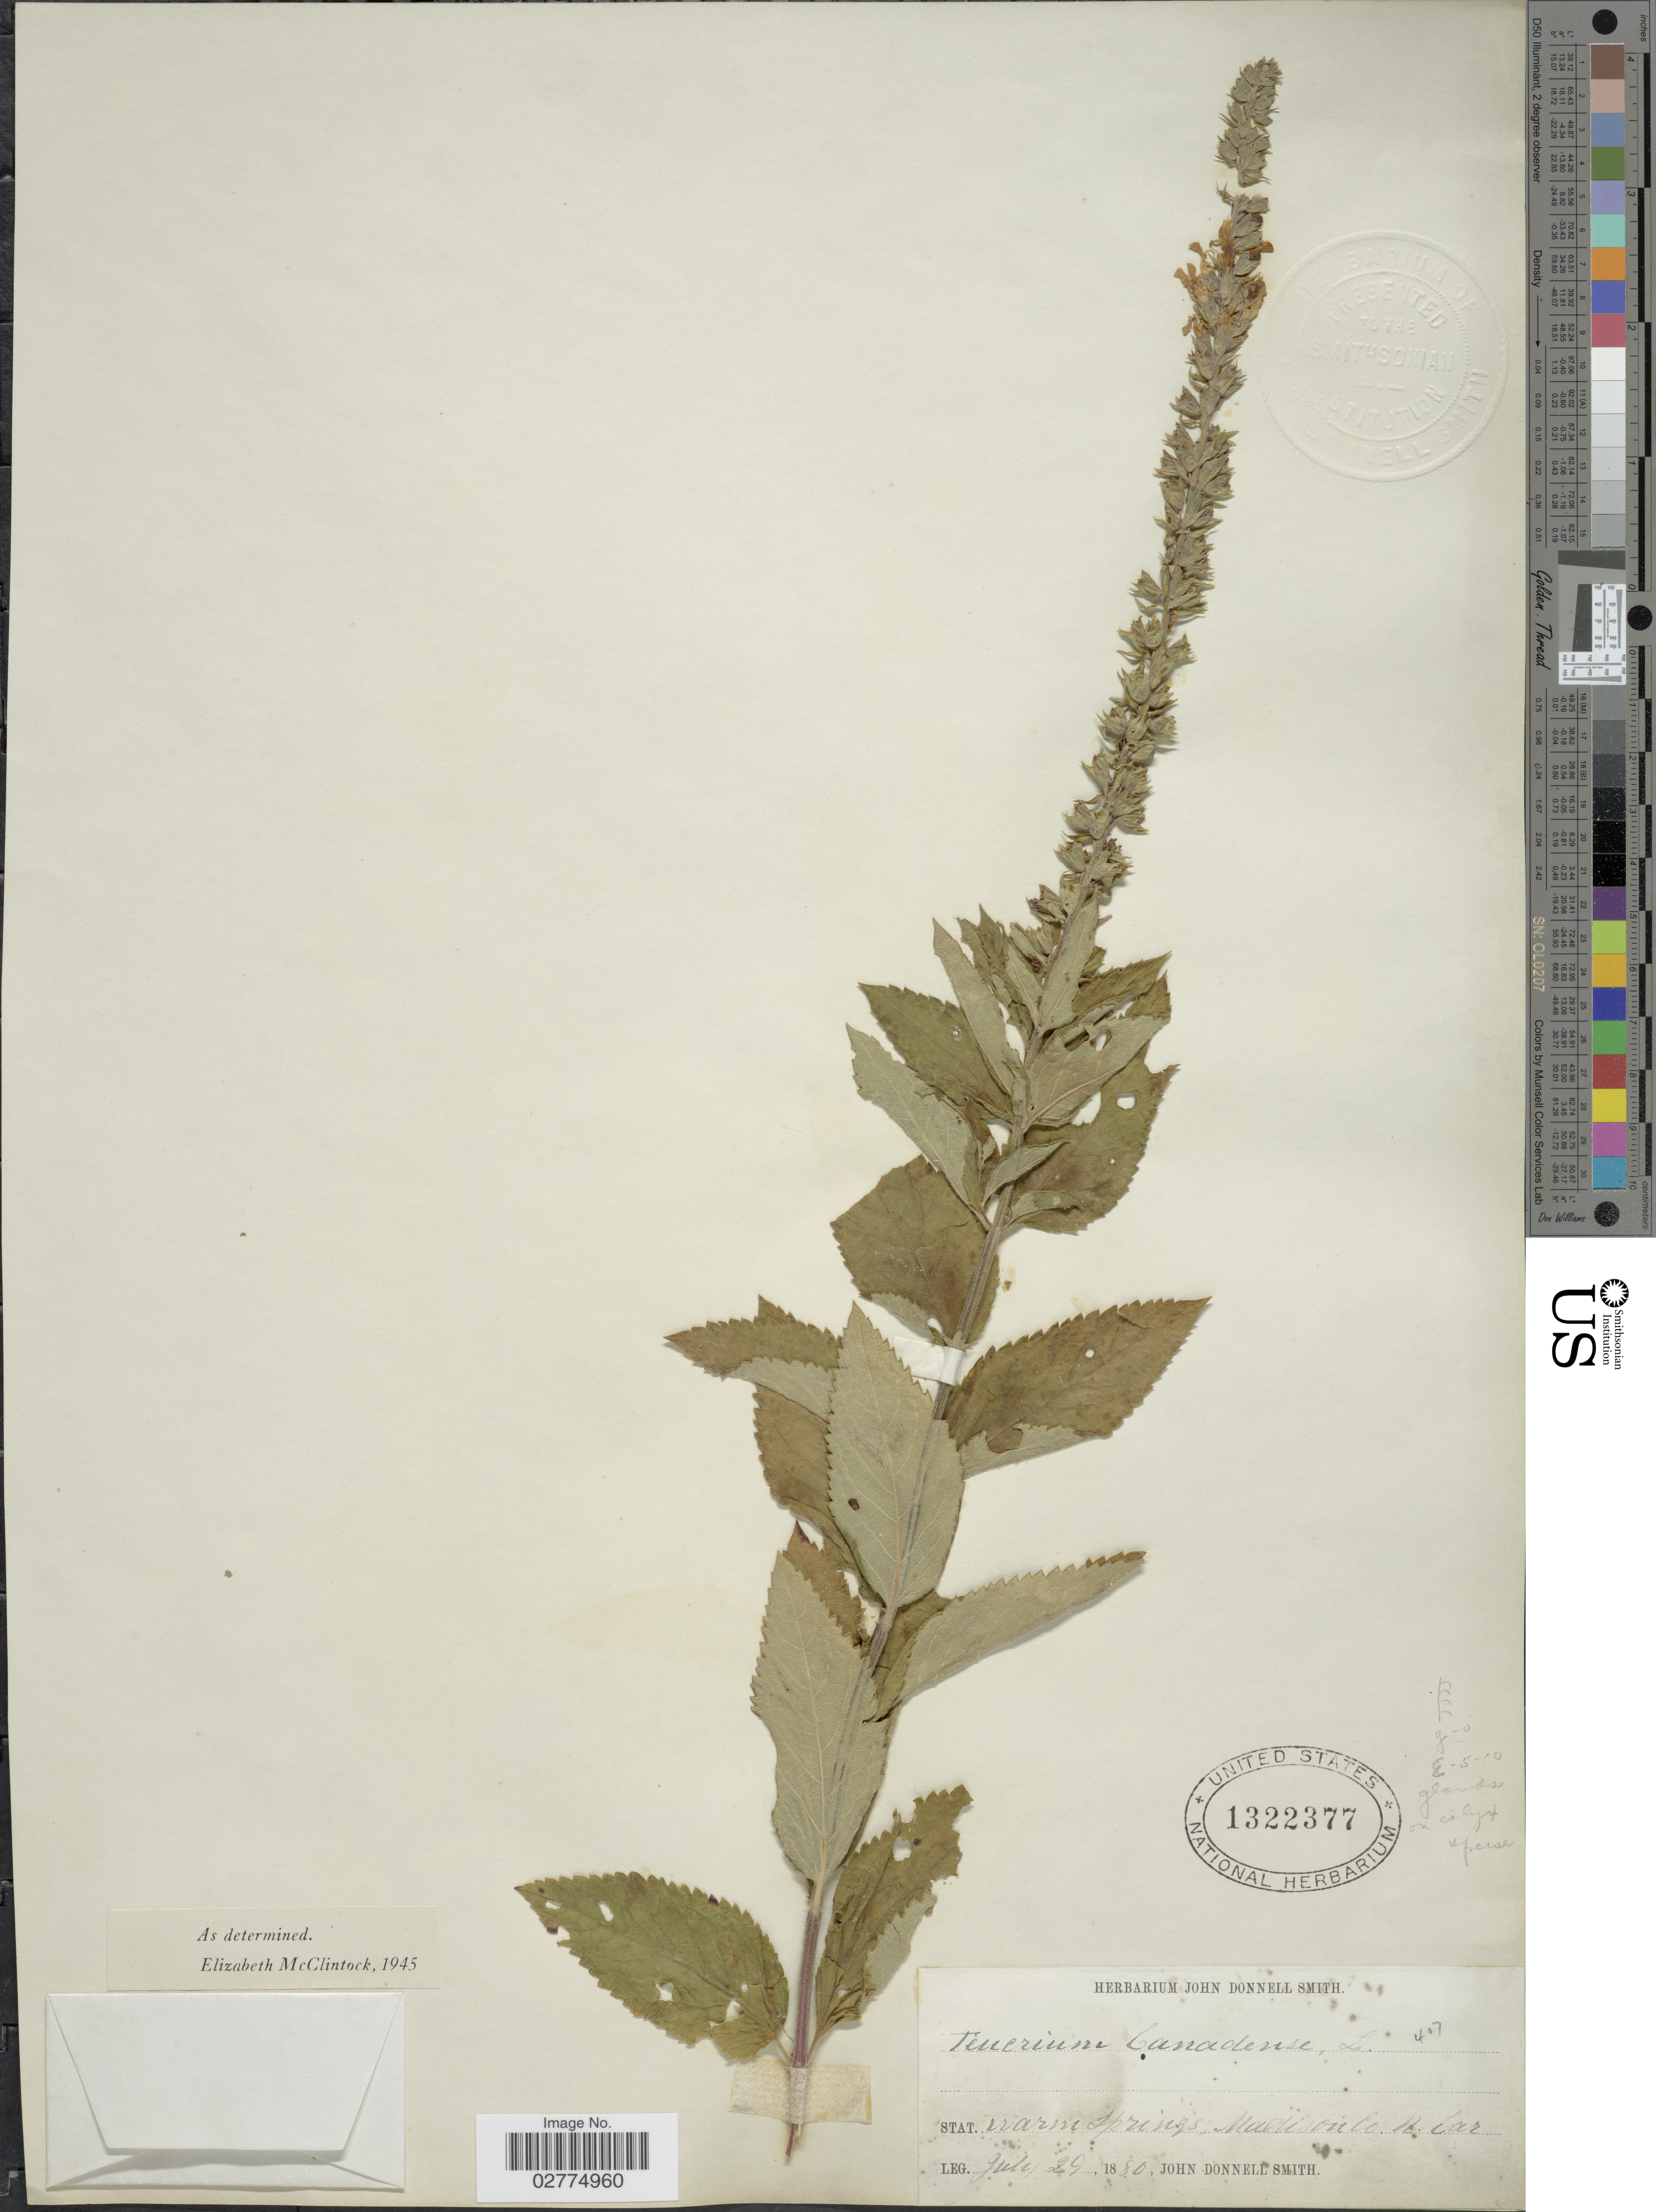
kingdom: Plantae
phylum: Tracheophyta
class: Magnoliopsida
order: Lamiales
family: Lamiaceae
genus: Teucrium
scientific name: Teucrium canadense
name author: L.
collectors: J. Donnell Smith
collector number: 407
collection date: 1880-07-29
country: United States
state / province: North Carolina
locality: Stat. Warm Springs, Madison Co.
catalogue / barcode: US 1322377